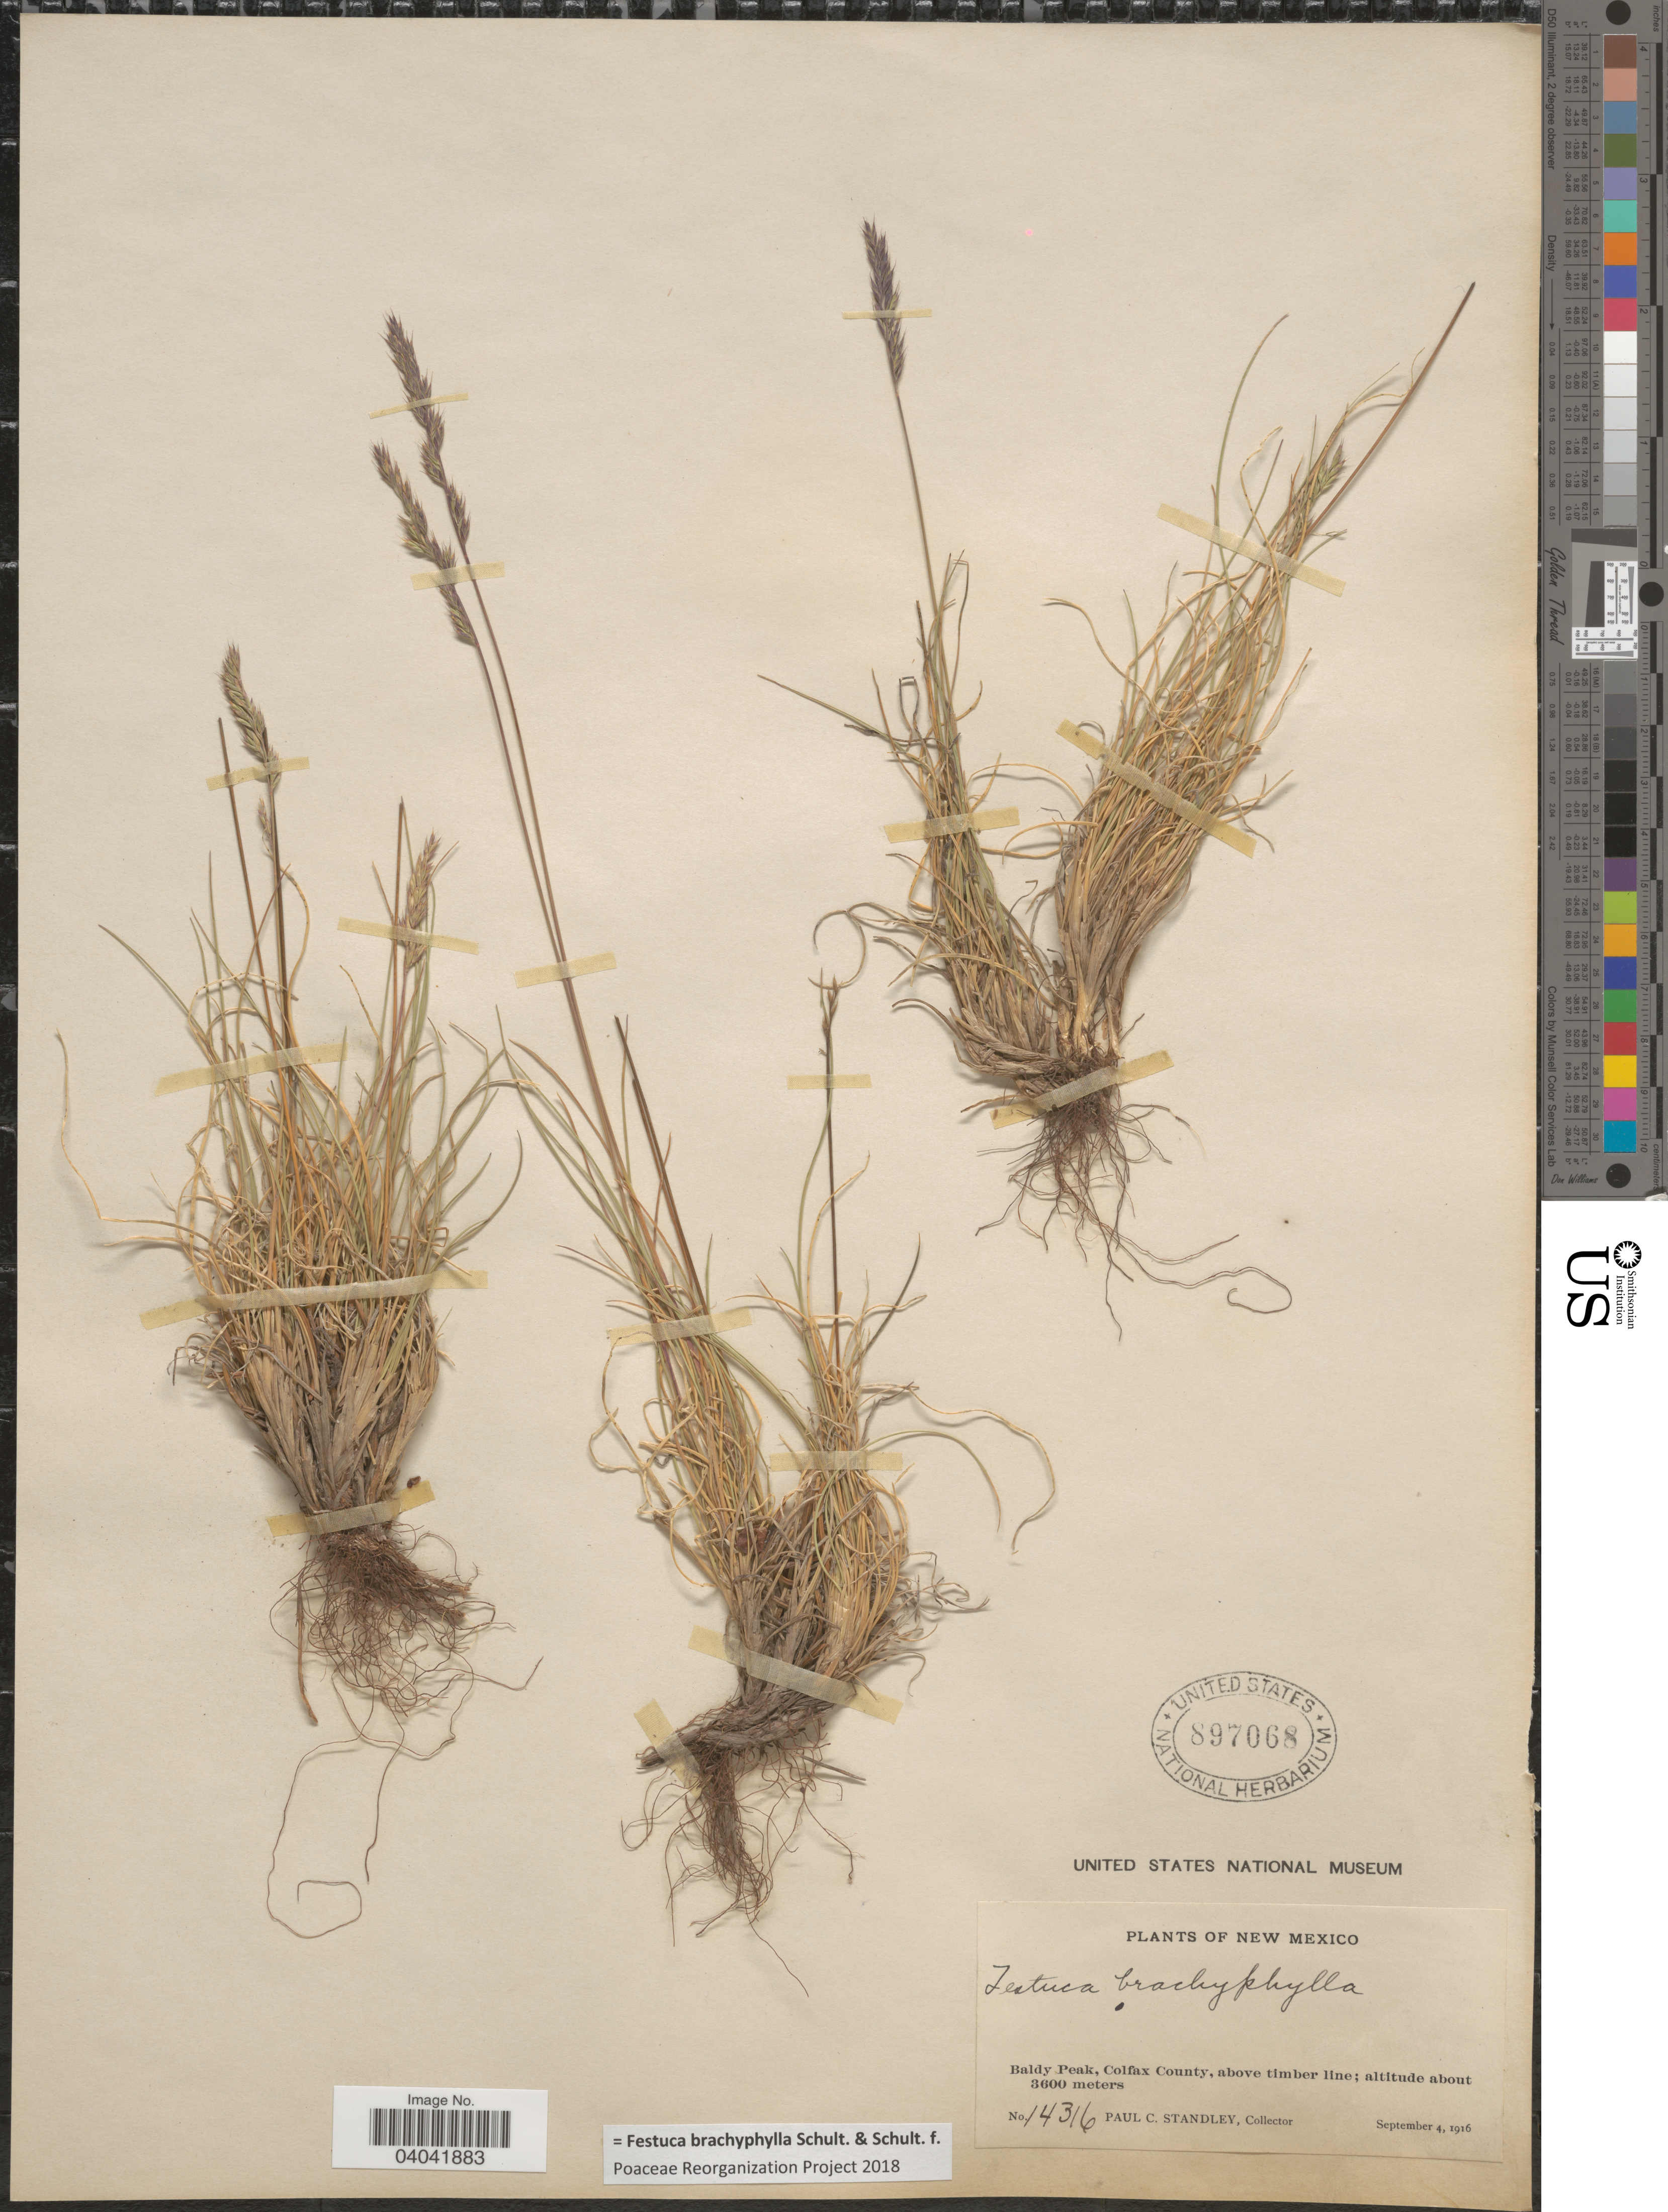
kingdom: Plantae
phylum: Tracheophyta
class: Liliopsida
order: Poales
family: Poaceae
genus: Festuca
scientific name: Festuca brachyphylla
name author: Schult. & Schult. f.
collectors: P. C. Standley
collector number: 14316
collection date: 1916-09-04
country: United States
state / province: New Mexico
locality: Baldy Peak, Colfax County, above timber line.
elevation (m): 3600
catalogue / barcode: US 897068